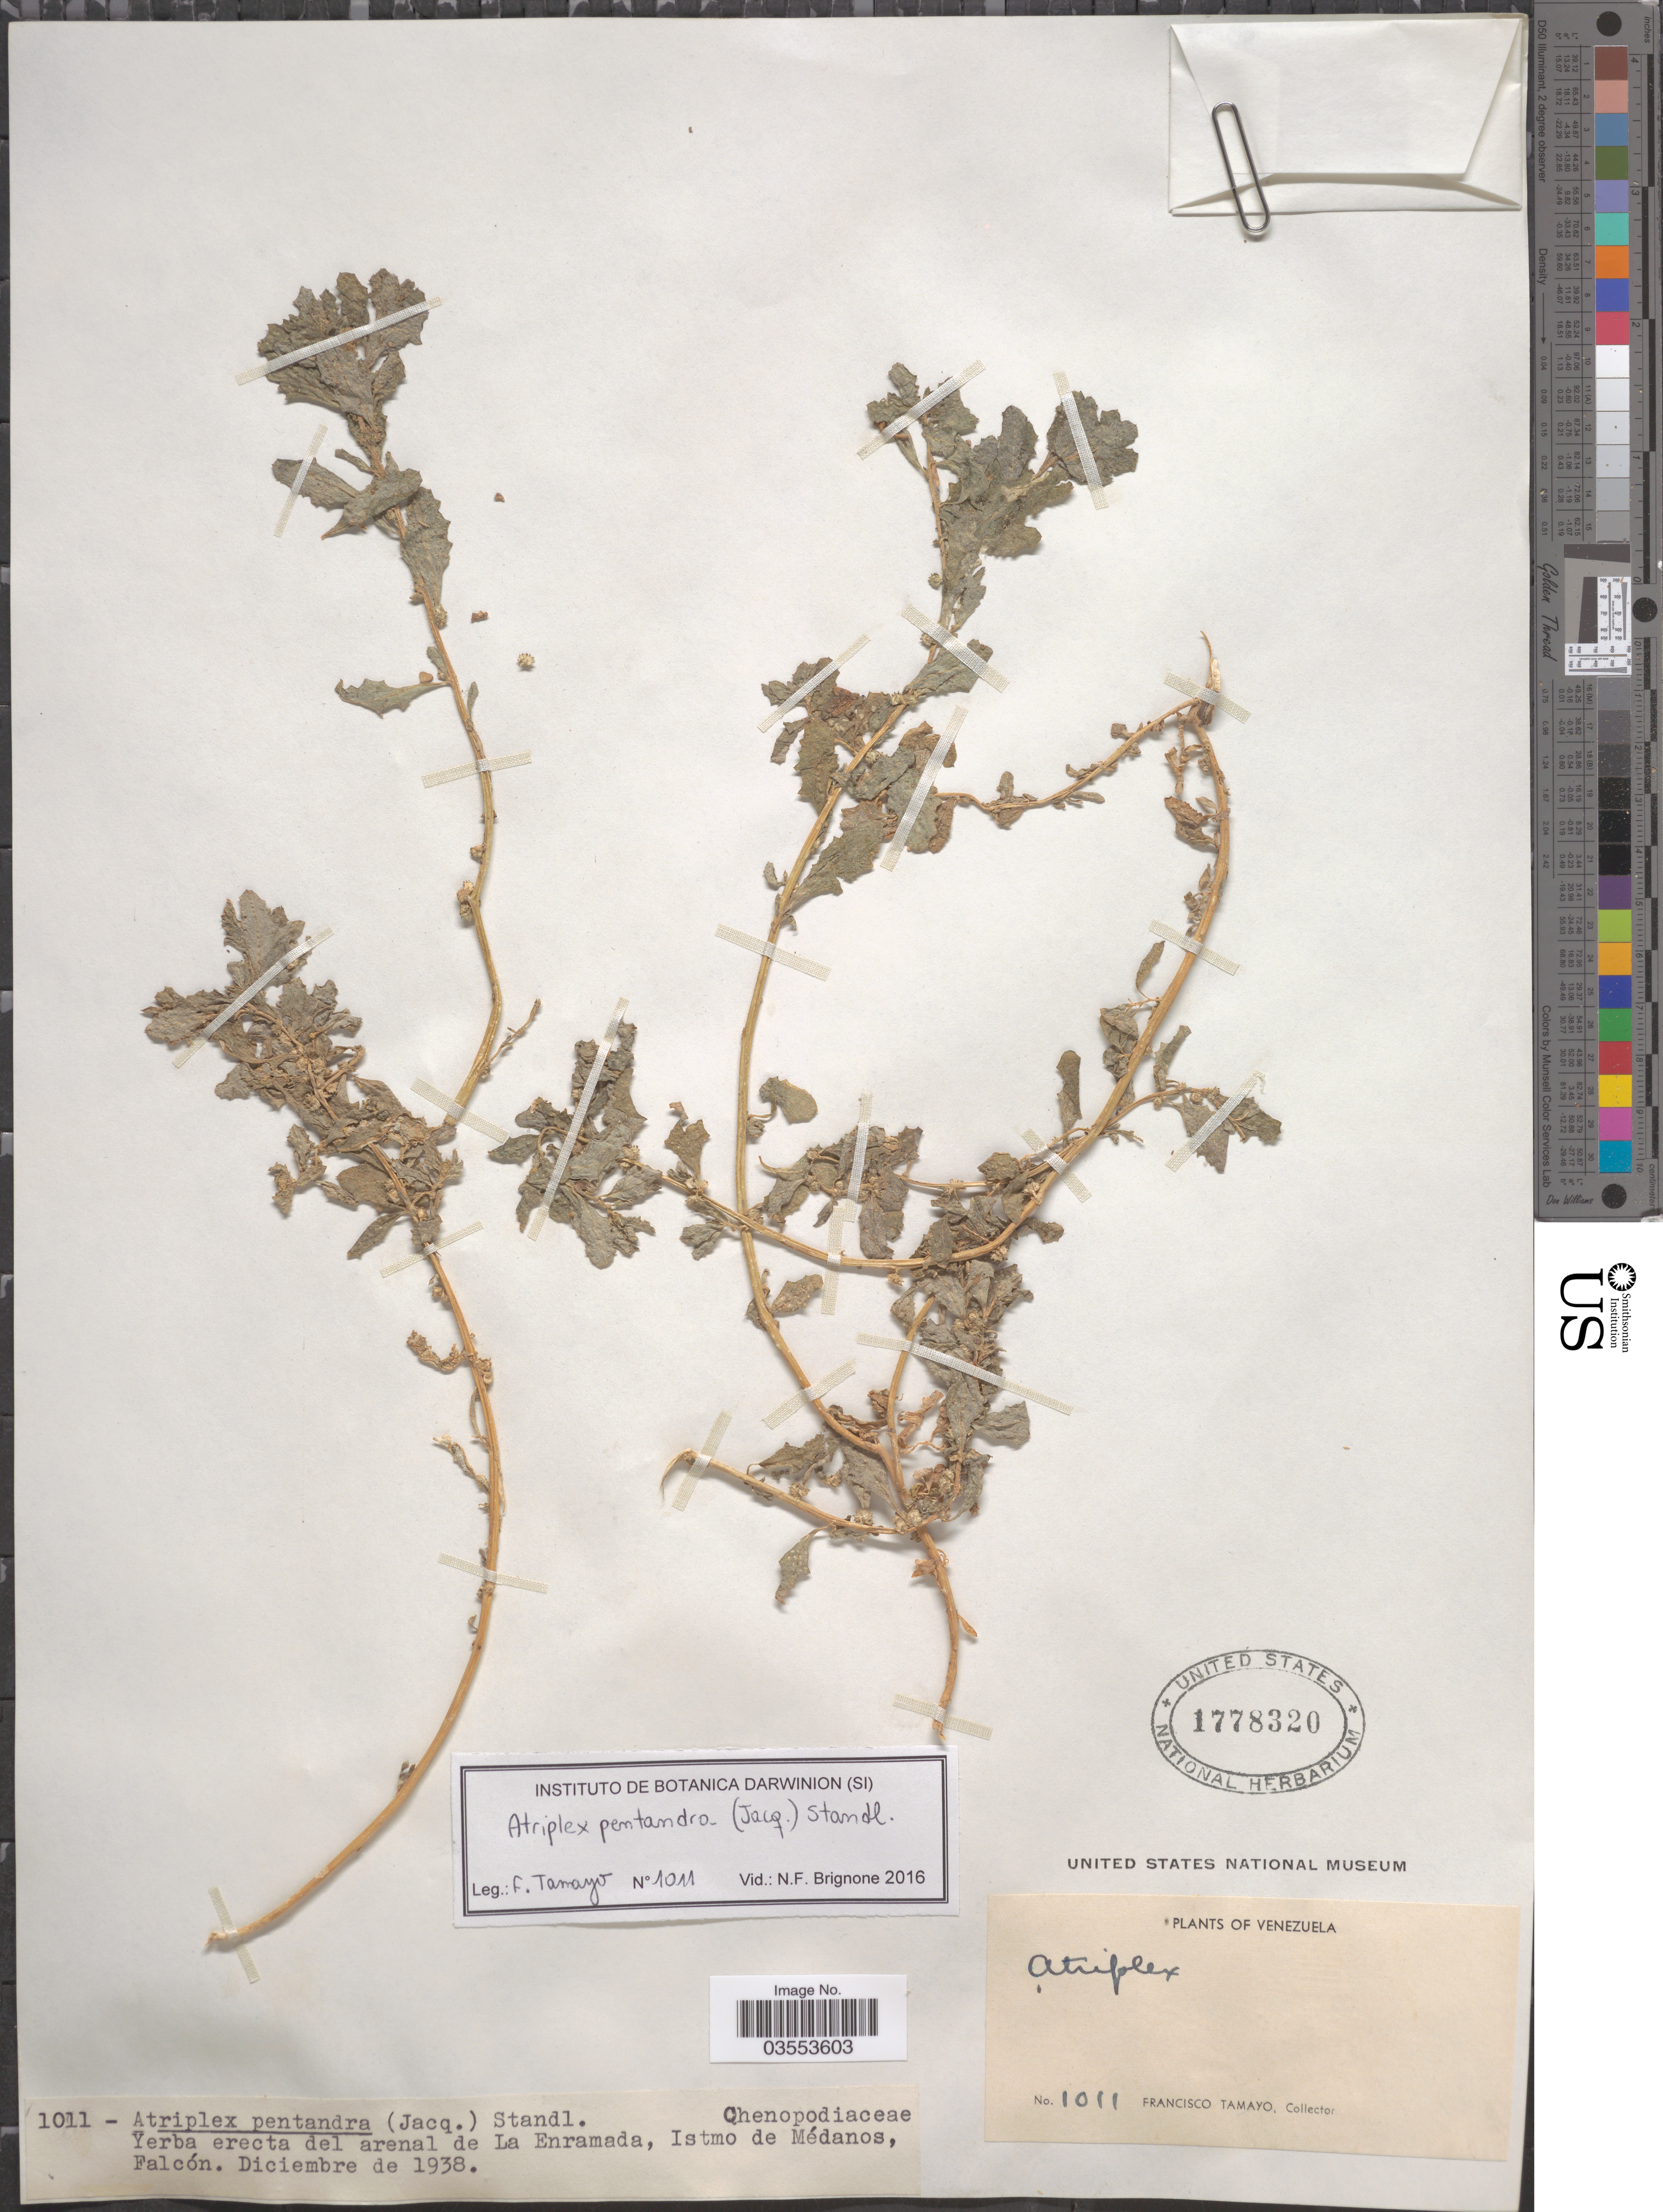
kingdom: Plantae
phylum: Tracheophyta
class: Magnoliopsida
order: Caryophyllales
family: Amaranthaceae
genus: Atriplex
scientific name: Atriplex sp.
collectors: F. Tamayo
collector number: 1011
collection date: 1938-12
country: Venezuela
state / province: Falcón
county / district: Falcón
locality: Yerba erecta del arenal de La Enramada, Istmo de Médanos, Falcón.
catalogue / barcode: US 1778320